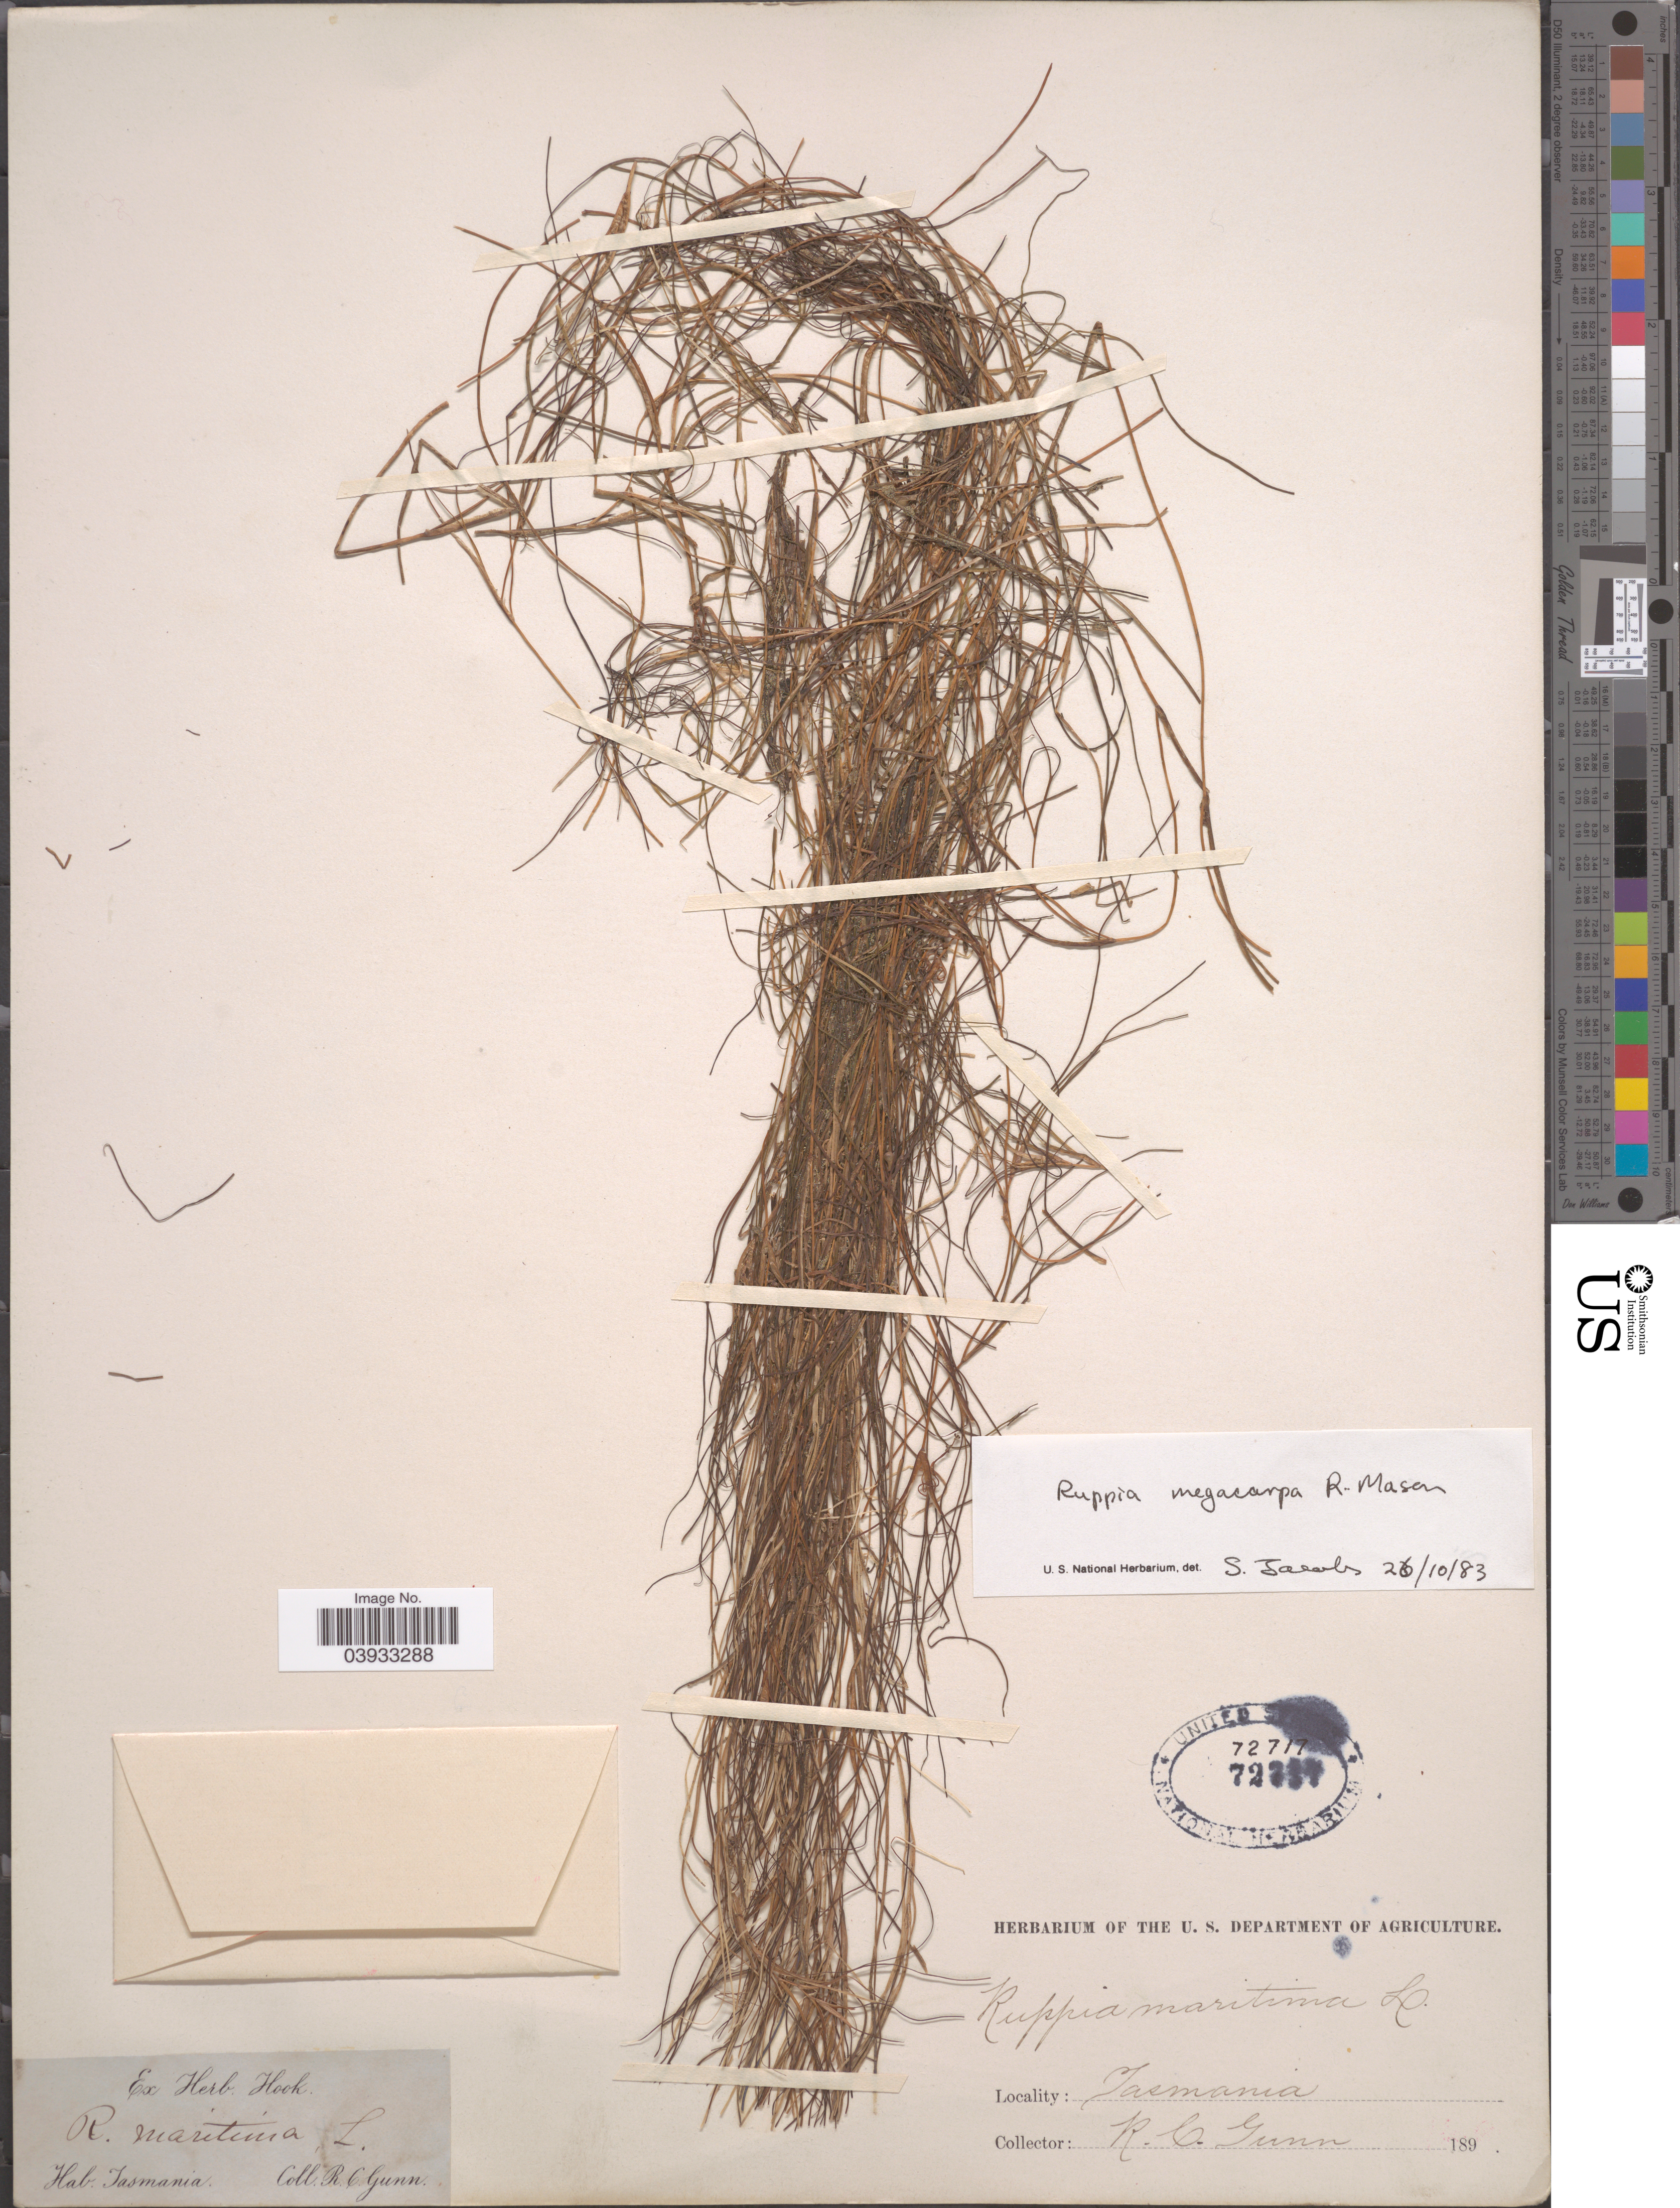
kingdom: Plantae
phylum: Tracheophyta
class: Liliopsida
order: Alismatales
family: Ruppiaceae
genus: Ruppia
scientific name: Ruppia megacarpa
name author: L.R. Mason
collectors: R. Gunn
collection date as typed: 189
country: Australia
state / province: Tasmania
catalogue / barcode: US 72717